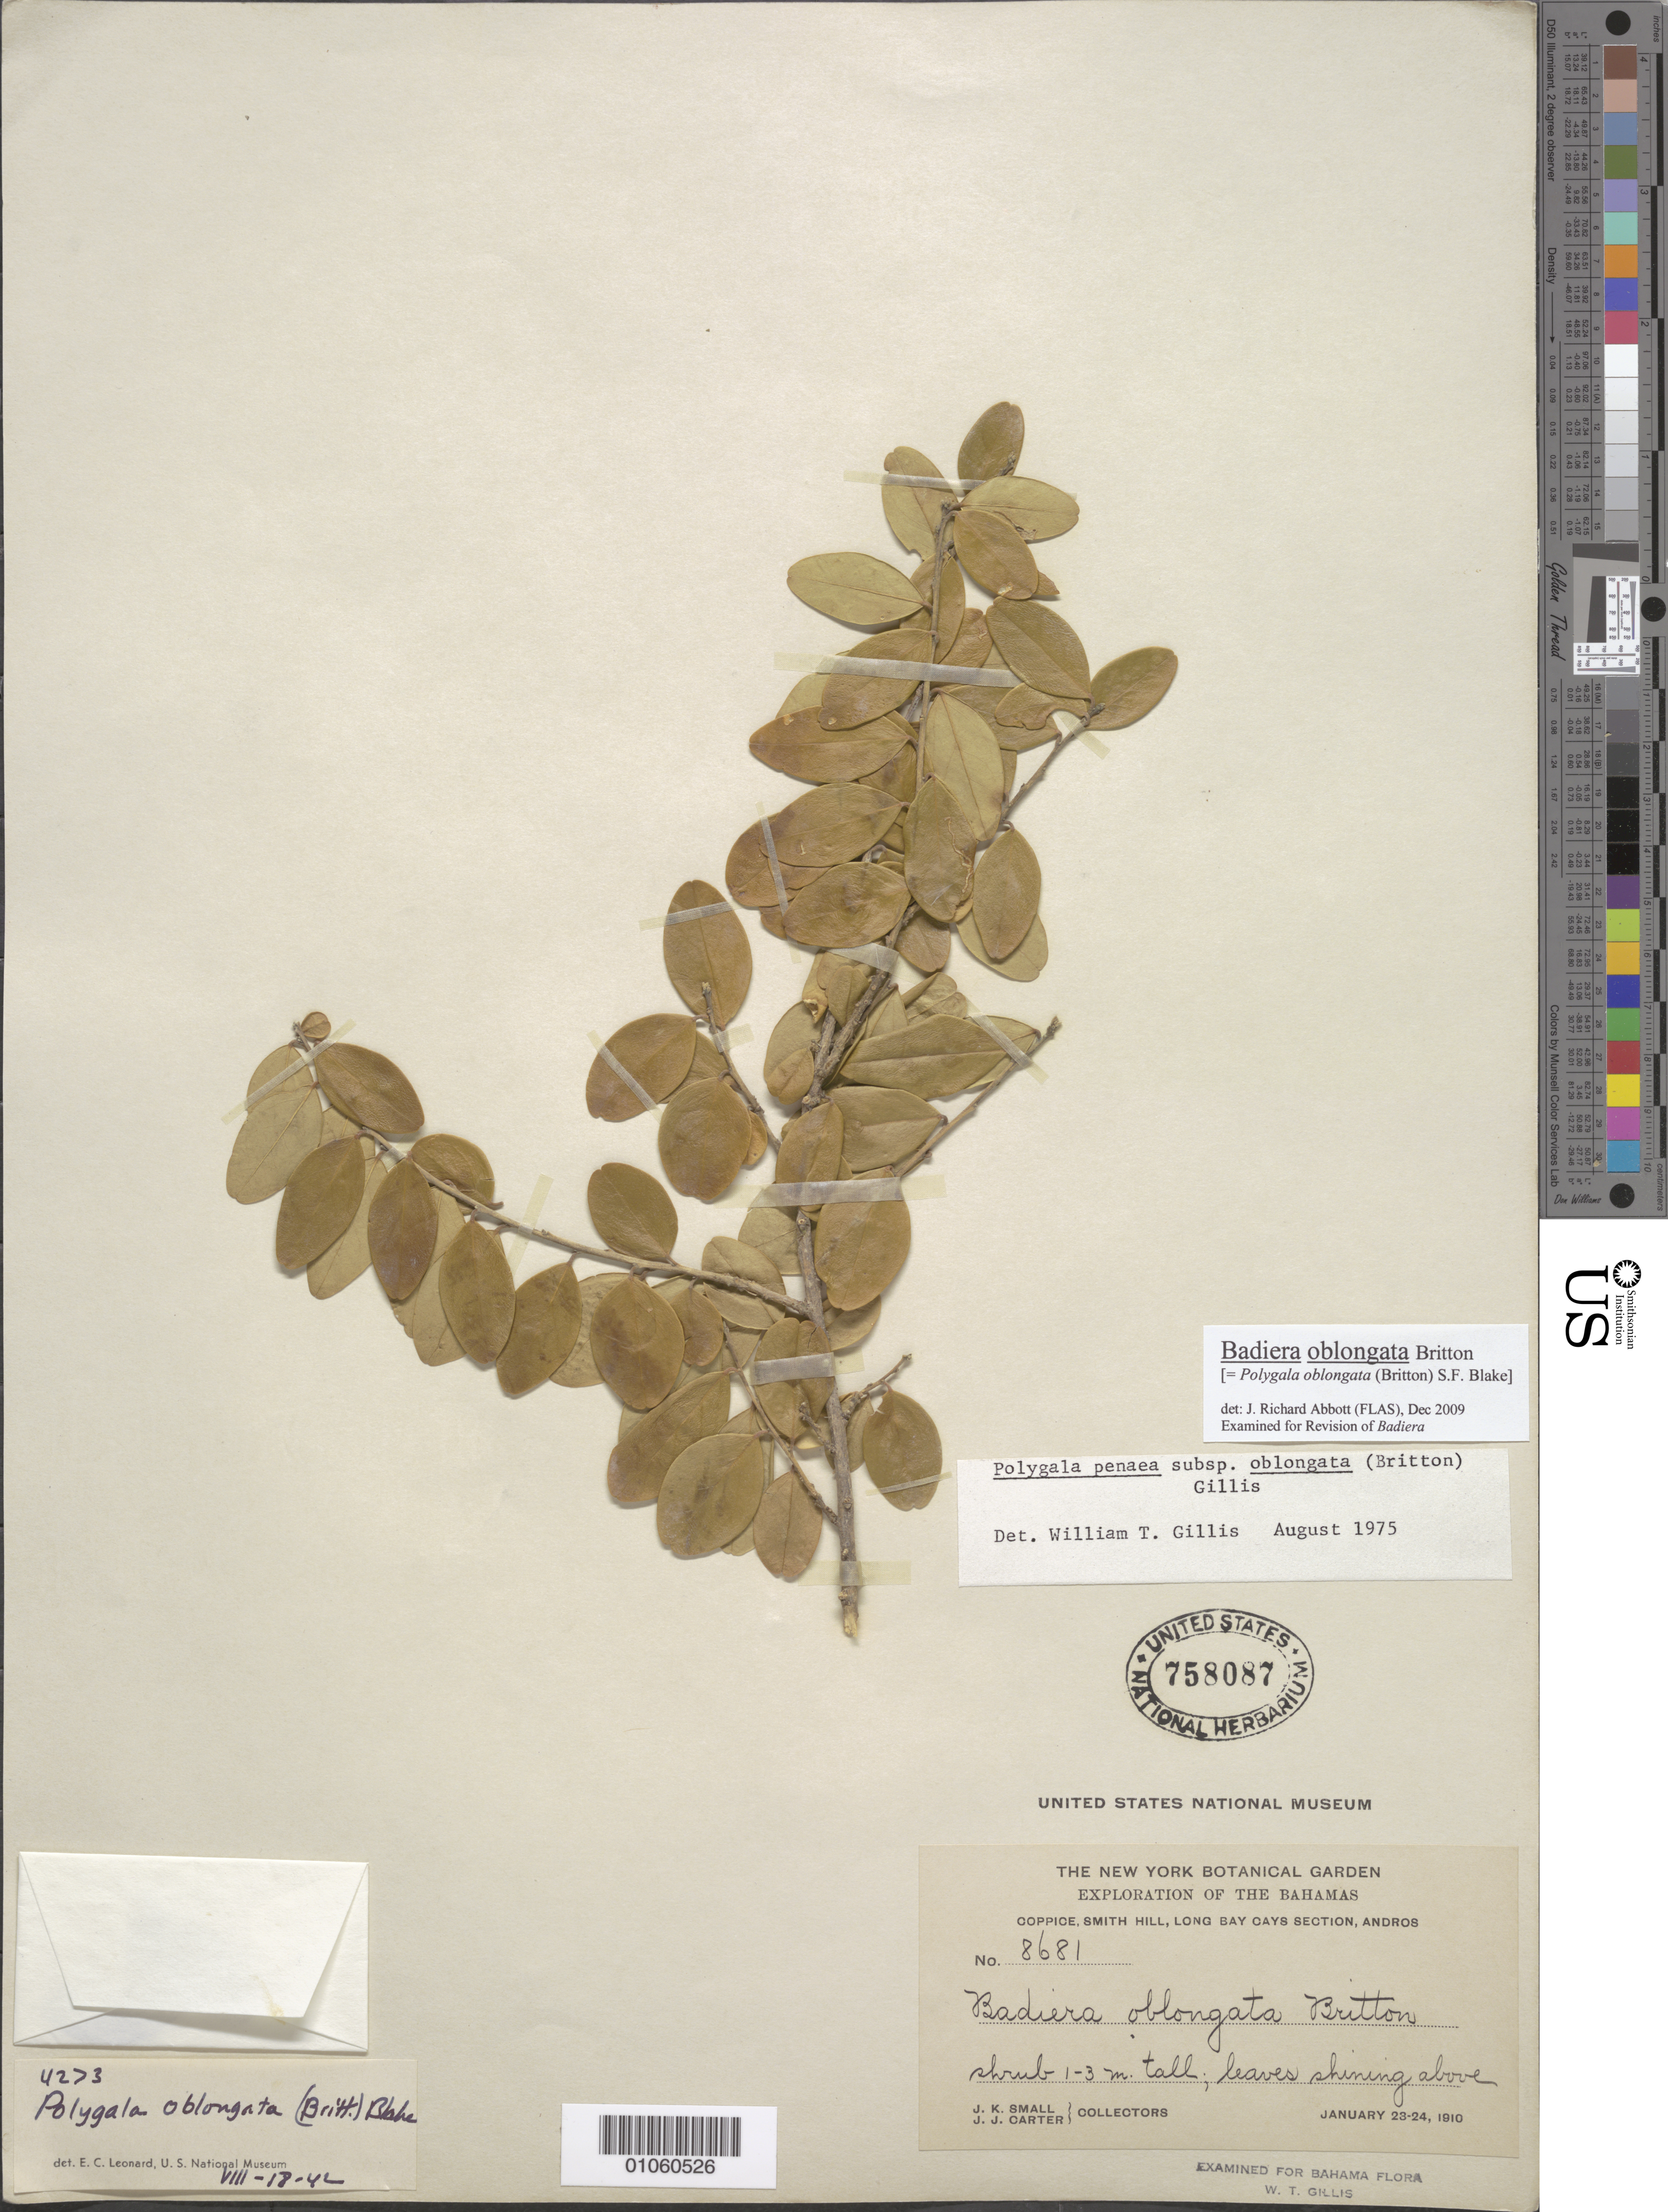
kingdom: Plantae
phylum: Tracheophyta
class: Magnoliopsida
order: Fabales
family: Polygalaceae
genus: Badiera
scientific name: Badiera oblongata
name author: Britton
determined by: Abbott, J. R., (FLAS)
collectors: J. K. Small & J. J. Carter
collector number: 8681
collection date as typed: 23 Jan 1910 to 24 Jan 1910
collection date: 1910-01-23/1910-01-24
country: Bahamas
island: Andros I.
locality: Smith Hill, Long Bay Cays Section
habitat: Coppice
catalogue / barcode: US 758087